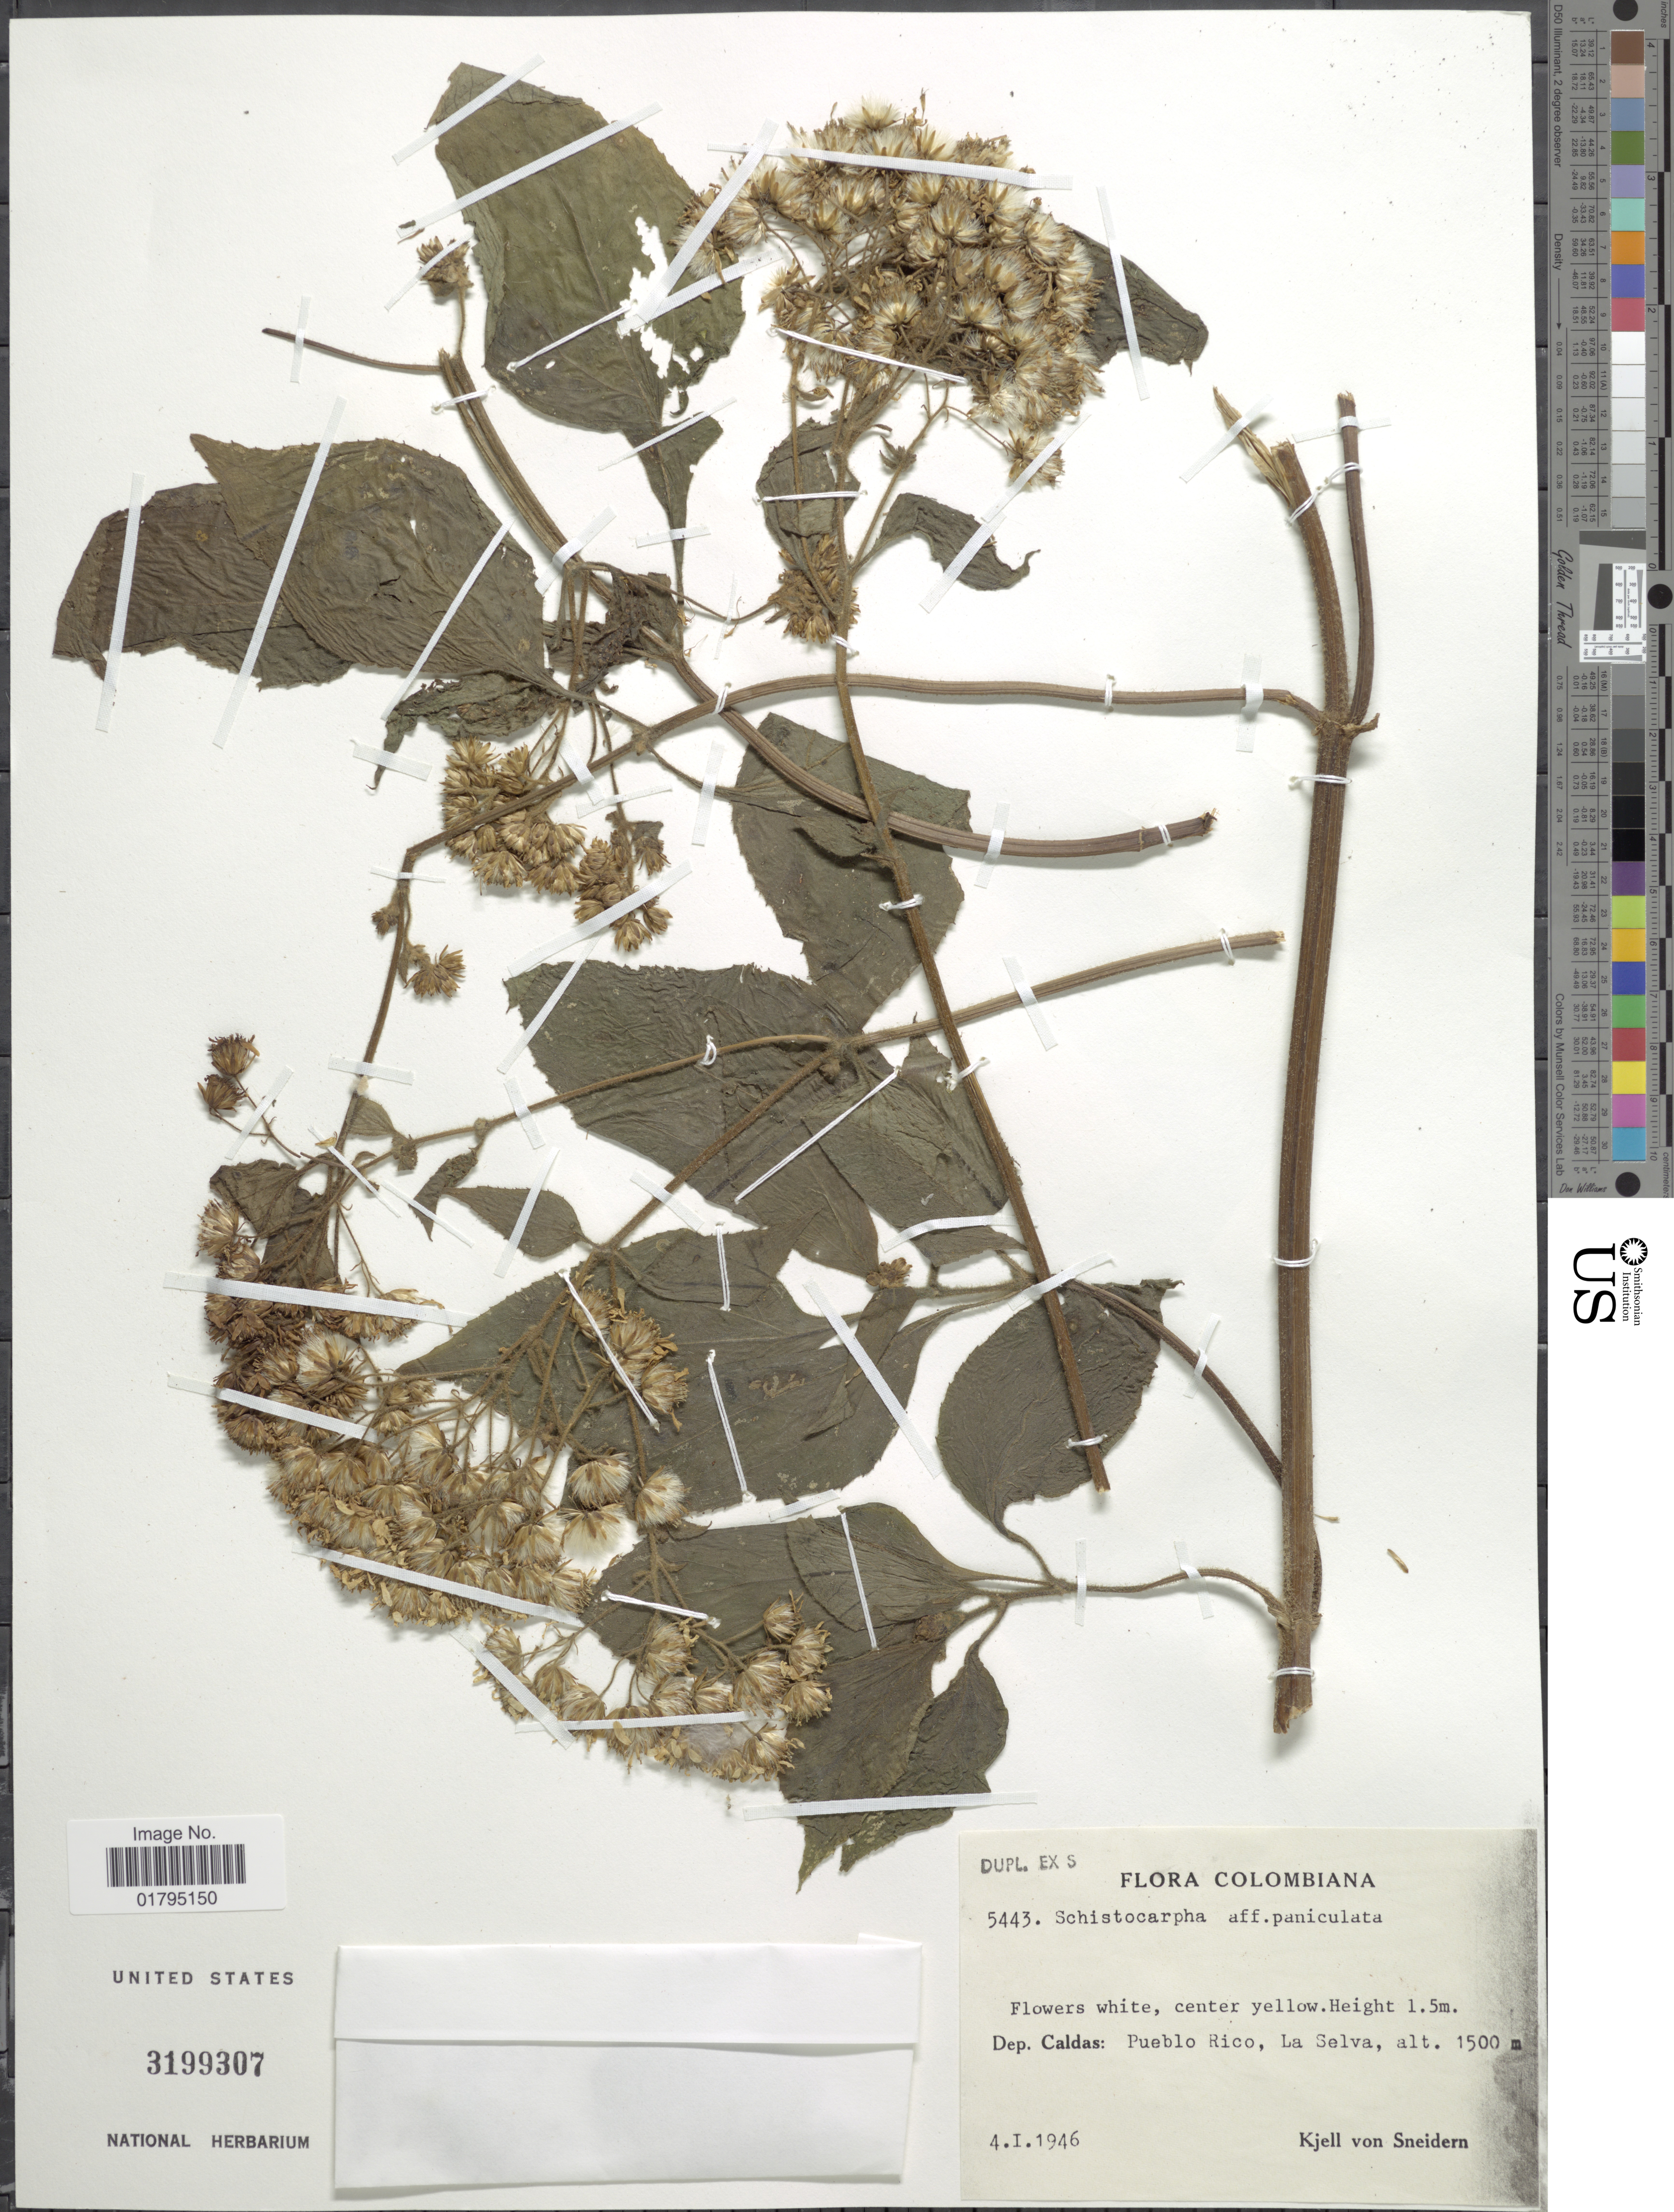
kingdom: Plantae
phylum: Tracheophyta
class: Magnoliopsida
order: Asterales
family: Asteraceae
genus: Schistocarpha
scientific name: Schistocarpha sinforosii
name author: Cuatrec.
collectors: K. von Sneidern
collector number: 5443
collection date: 1946-01-04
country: Colombia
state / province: Caldas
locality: Dep. Caldas: Pueblo Rico, La Selva.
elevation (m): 1500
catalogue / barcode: US 3199307